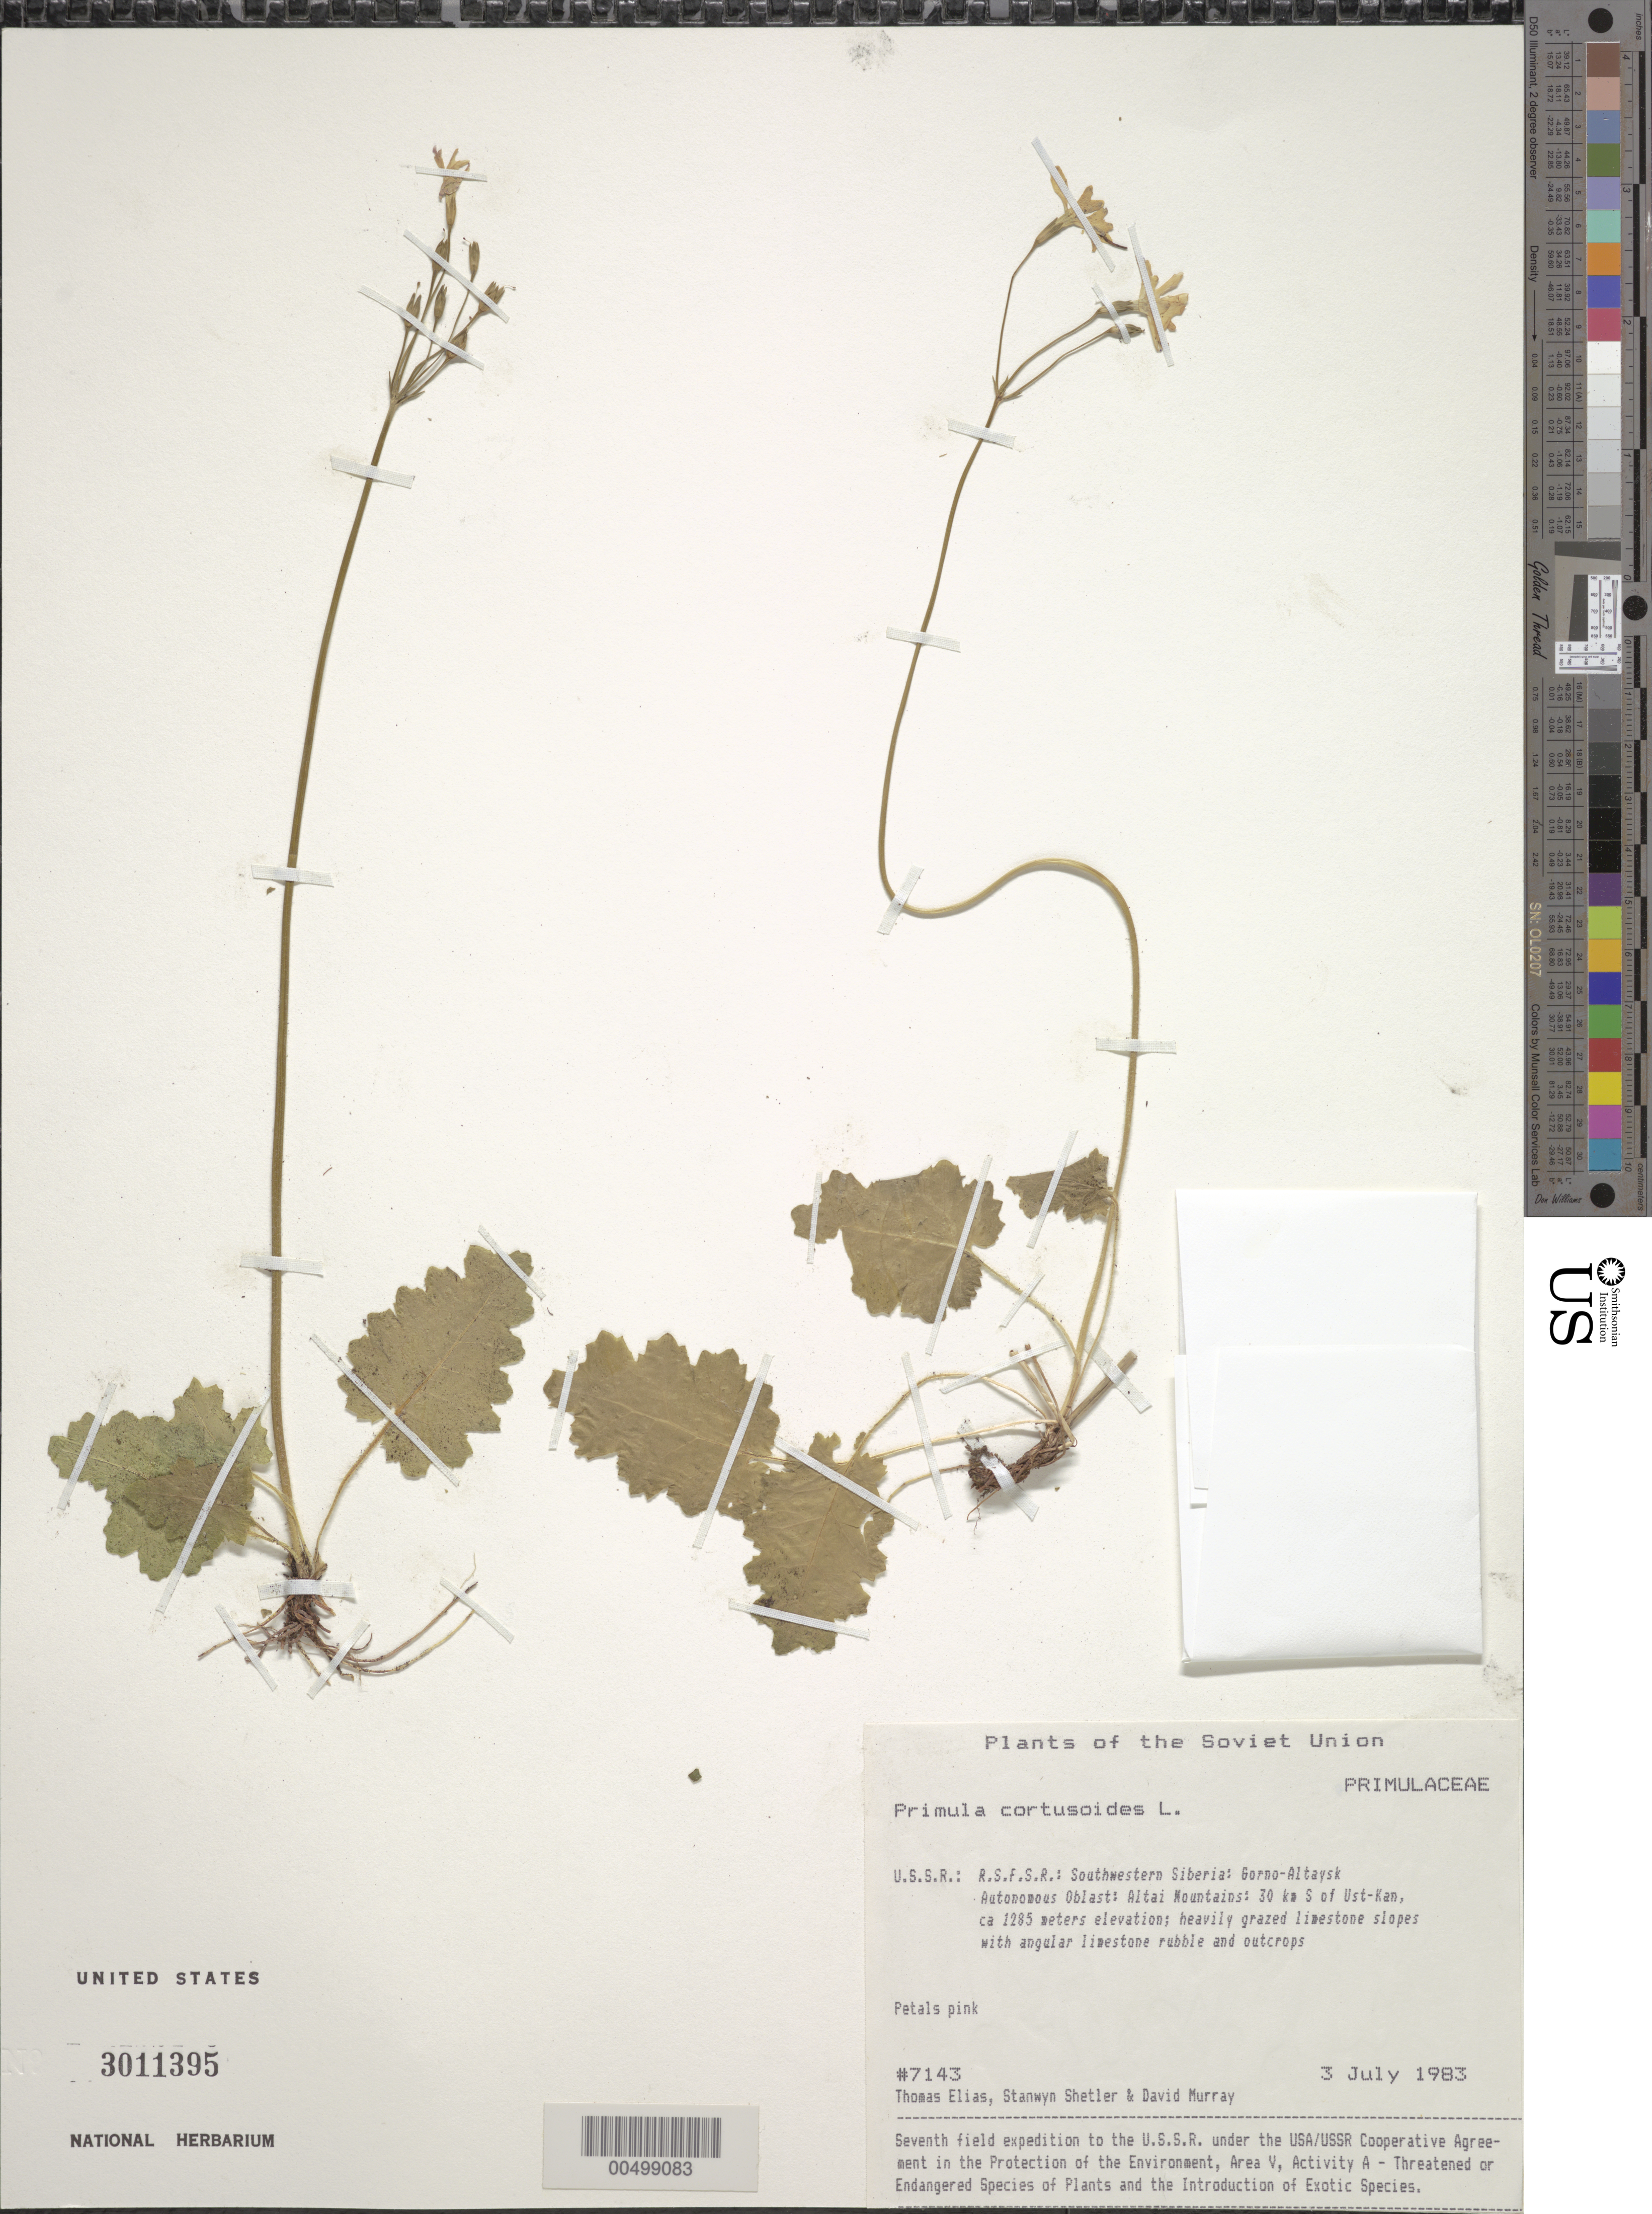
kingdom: Plantae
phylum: Tracheophyta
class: Magnoliopsida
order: Ericales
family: Primulaceae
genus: Primula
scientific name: Primula cortusoides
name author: L.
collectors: T. Elias, S. Shetler & D. F. Murray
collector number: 7143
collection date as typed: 03 Jul 1983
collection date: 1983-07-03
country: Russian Federation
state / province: Altai Republic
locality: Altai Mountains, 30 km S of Ust-Kan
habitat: heavily grazed limestone slopes with angular limestone rubble and outcrops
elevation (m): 1285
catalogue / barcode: US 3011395